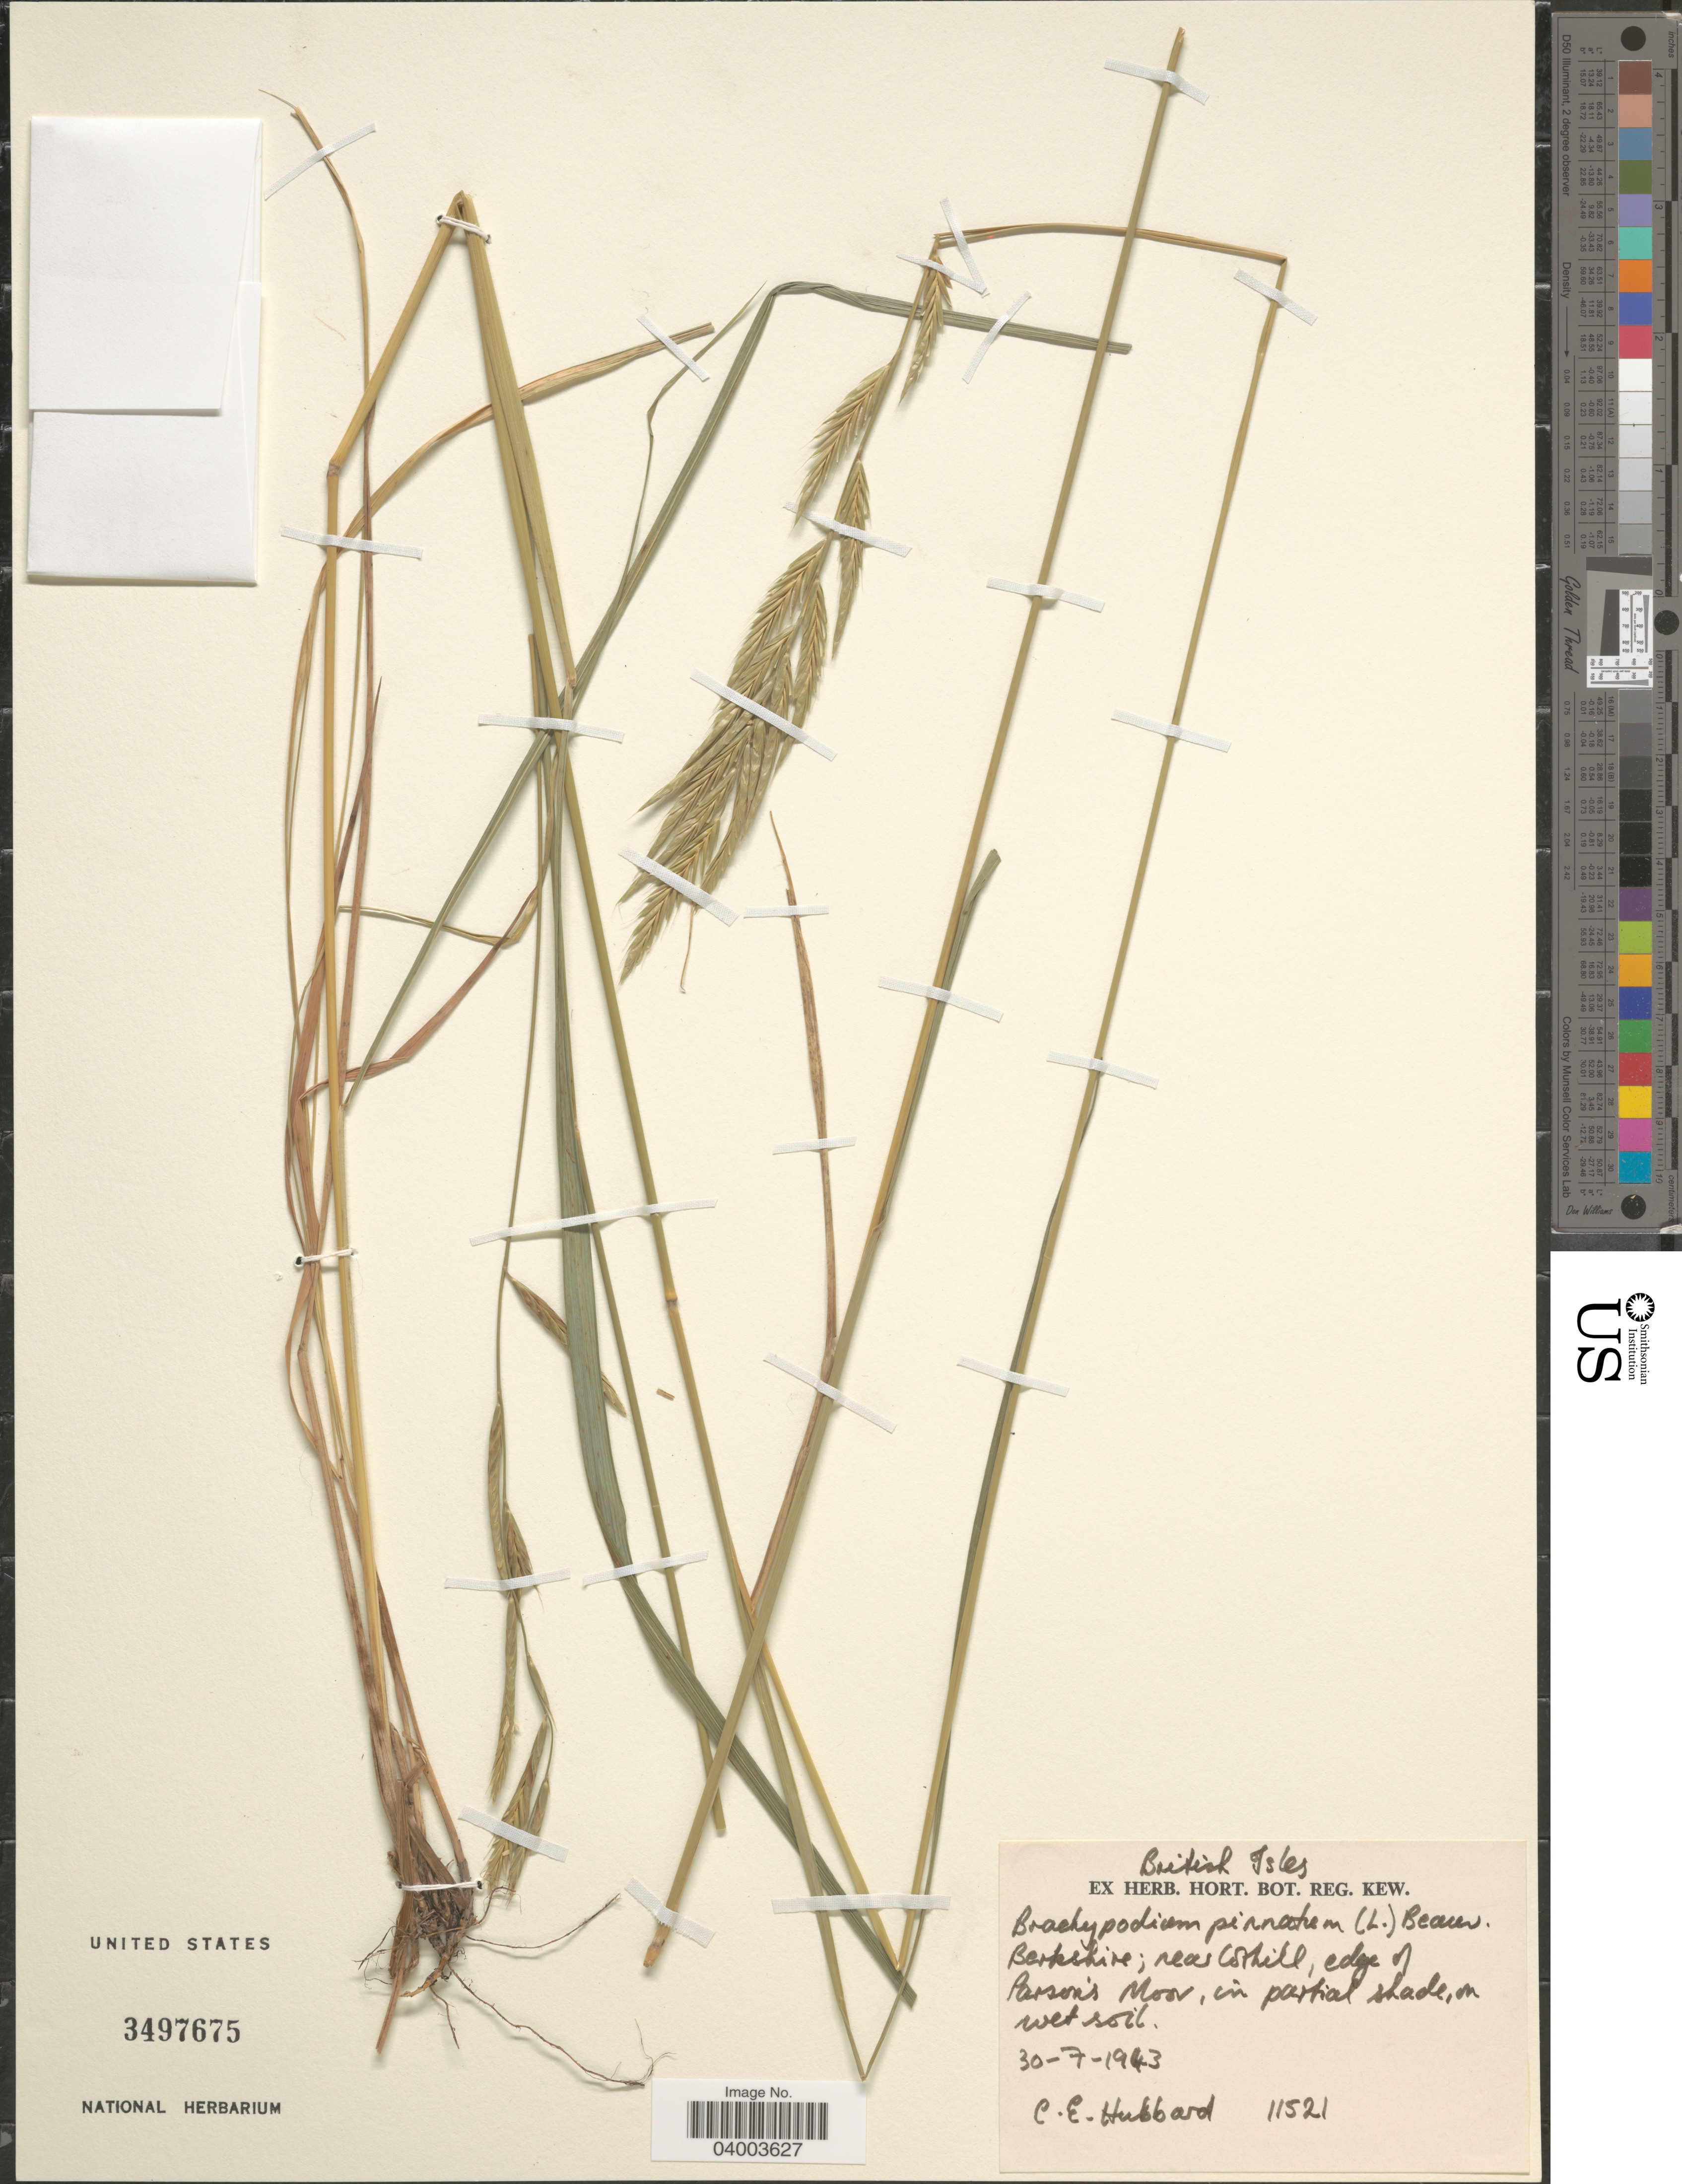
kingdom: Plantae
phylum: Tracheophyta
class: Liliopsida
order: Poales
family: Poaceae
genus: Brachypodium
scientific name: Brachypodium pinnatum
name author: (L.) P. Beauv.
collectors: C. E. Hubbard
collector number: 11521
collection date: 1943-07-30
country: United Kingdom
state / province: England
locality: British Isles. Berkshire; near Cothill, edge of Parson's Moor.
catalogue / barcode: US 3497675